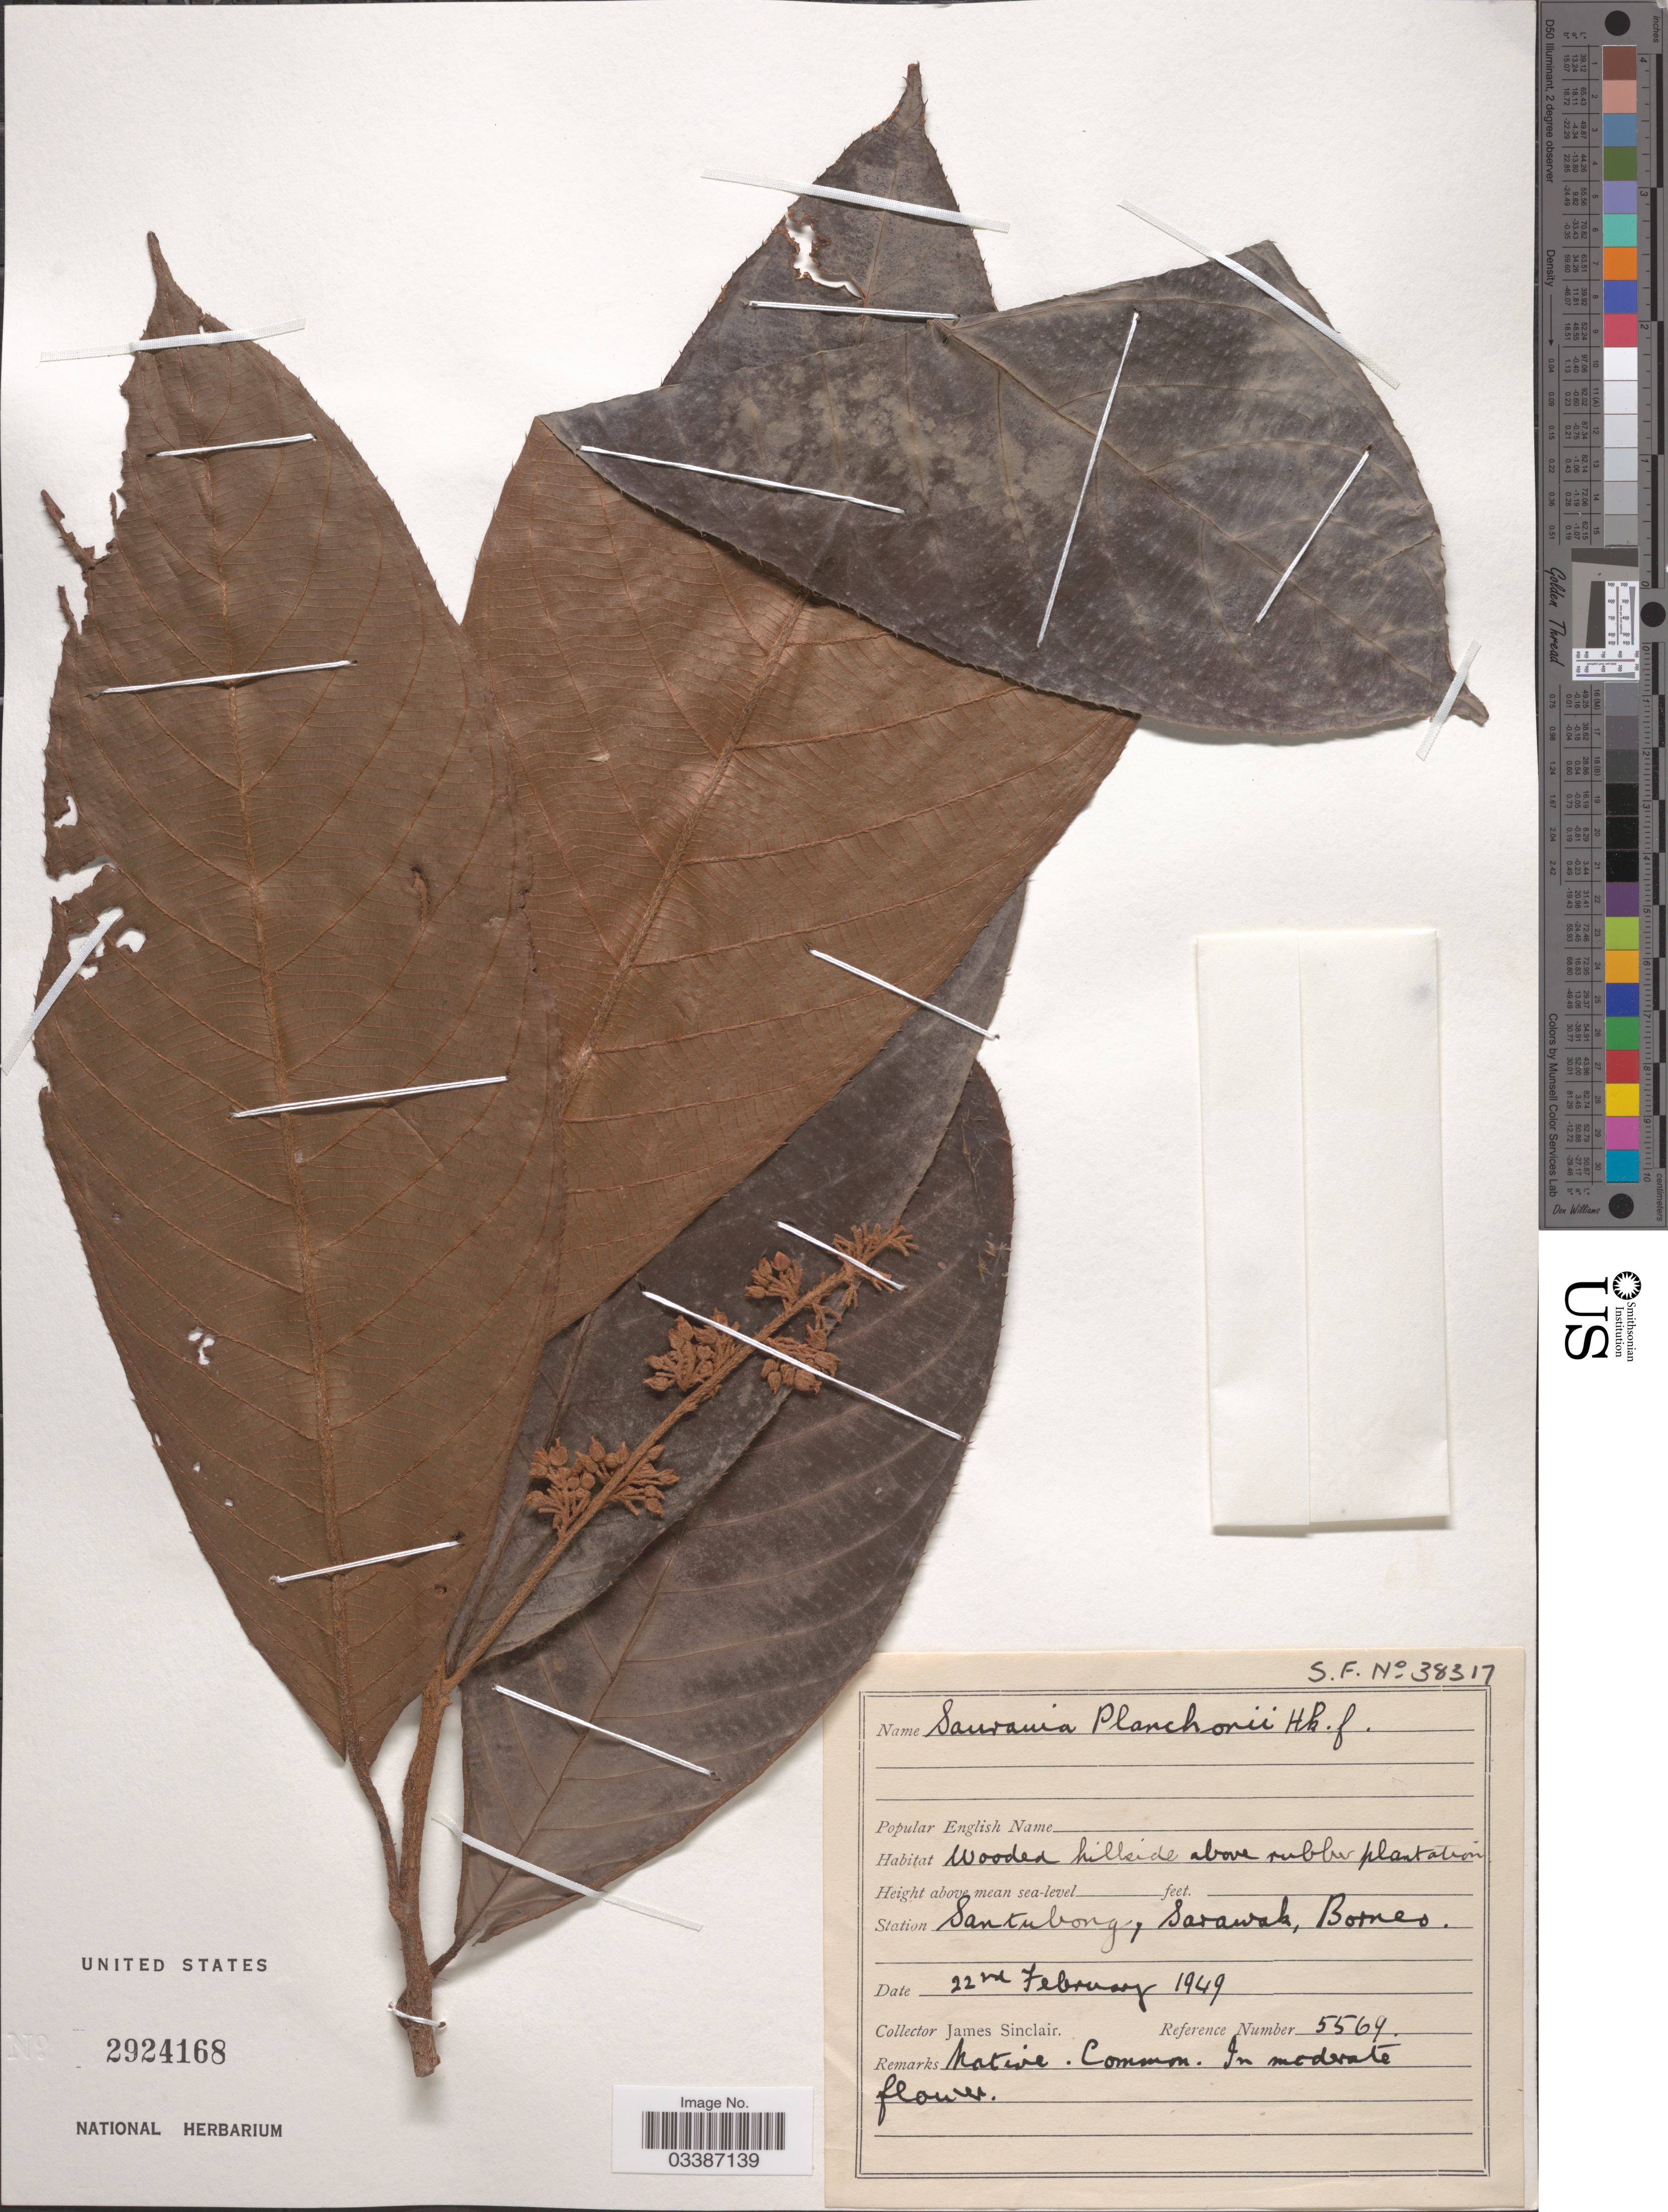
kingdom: Plantae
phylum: Tracheophyta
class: Magnoliopsida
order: Ericales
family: Actinidiaceae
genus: Saurauia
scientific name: Saurauia planchoni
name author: Hook. f.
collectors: J. Sinclair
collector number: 5564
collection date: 1949-02-22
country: Malaysia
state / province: Sarawak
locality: Station Santubong, Borneo.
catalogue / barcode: US 2924168